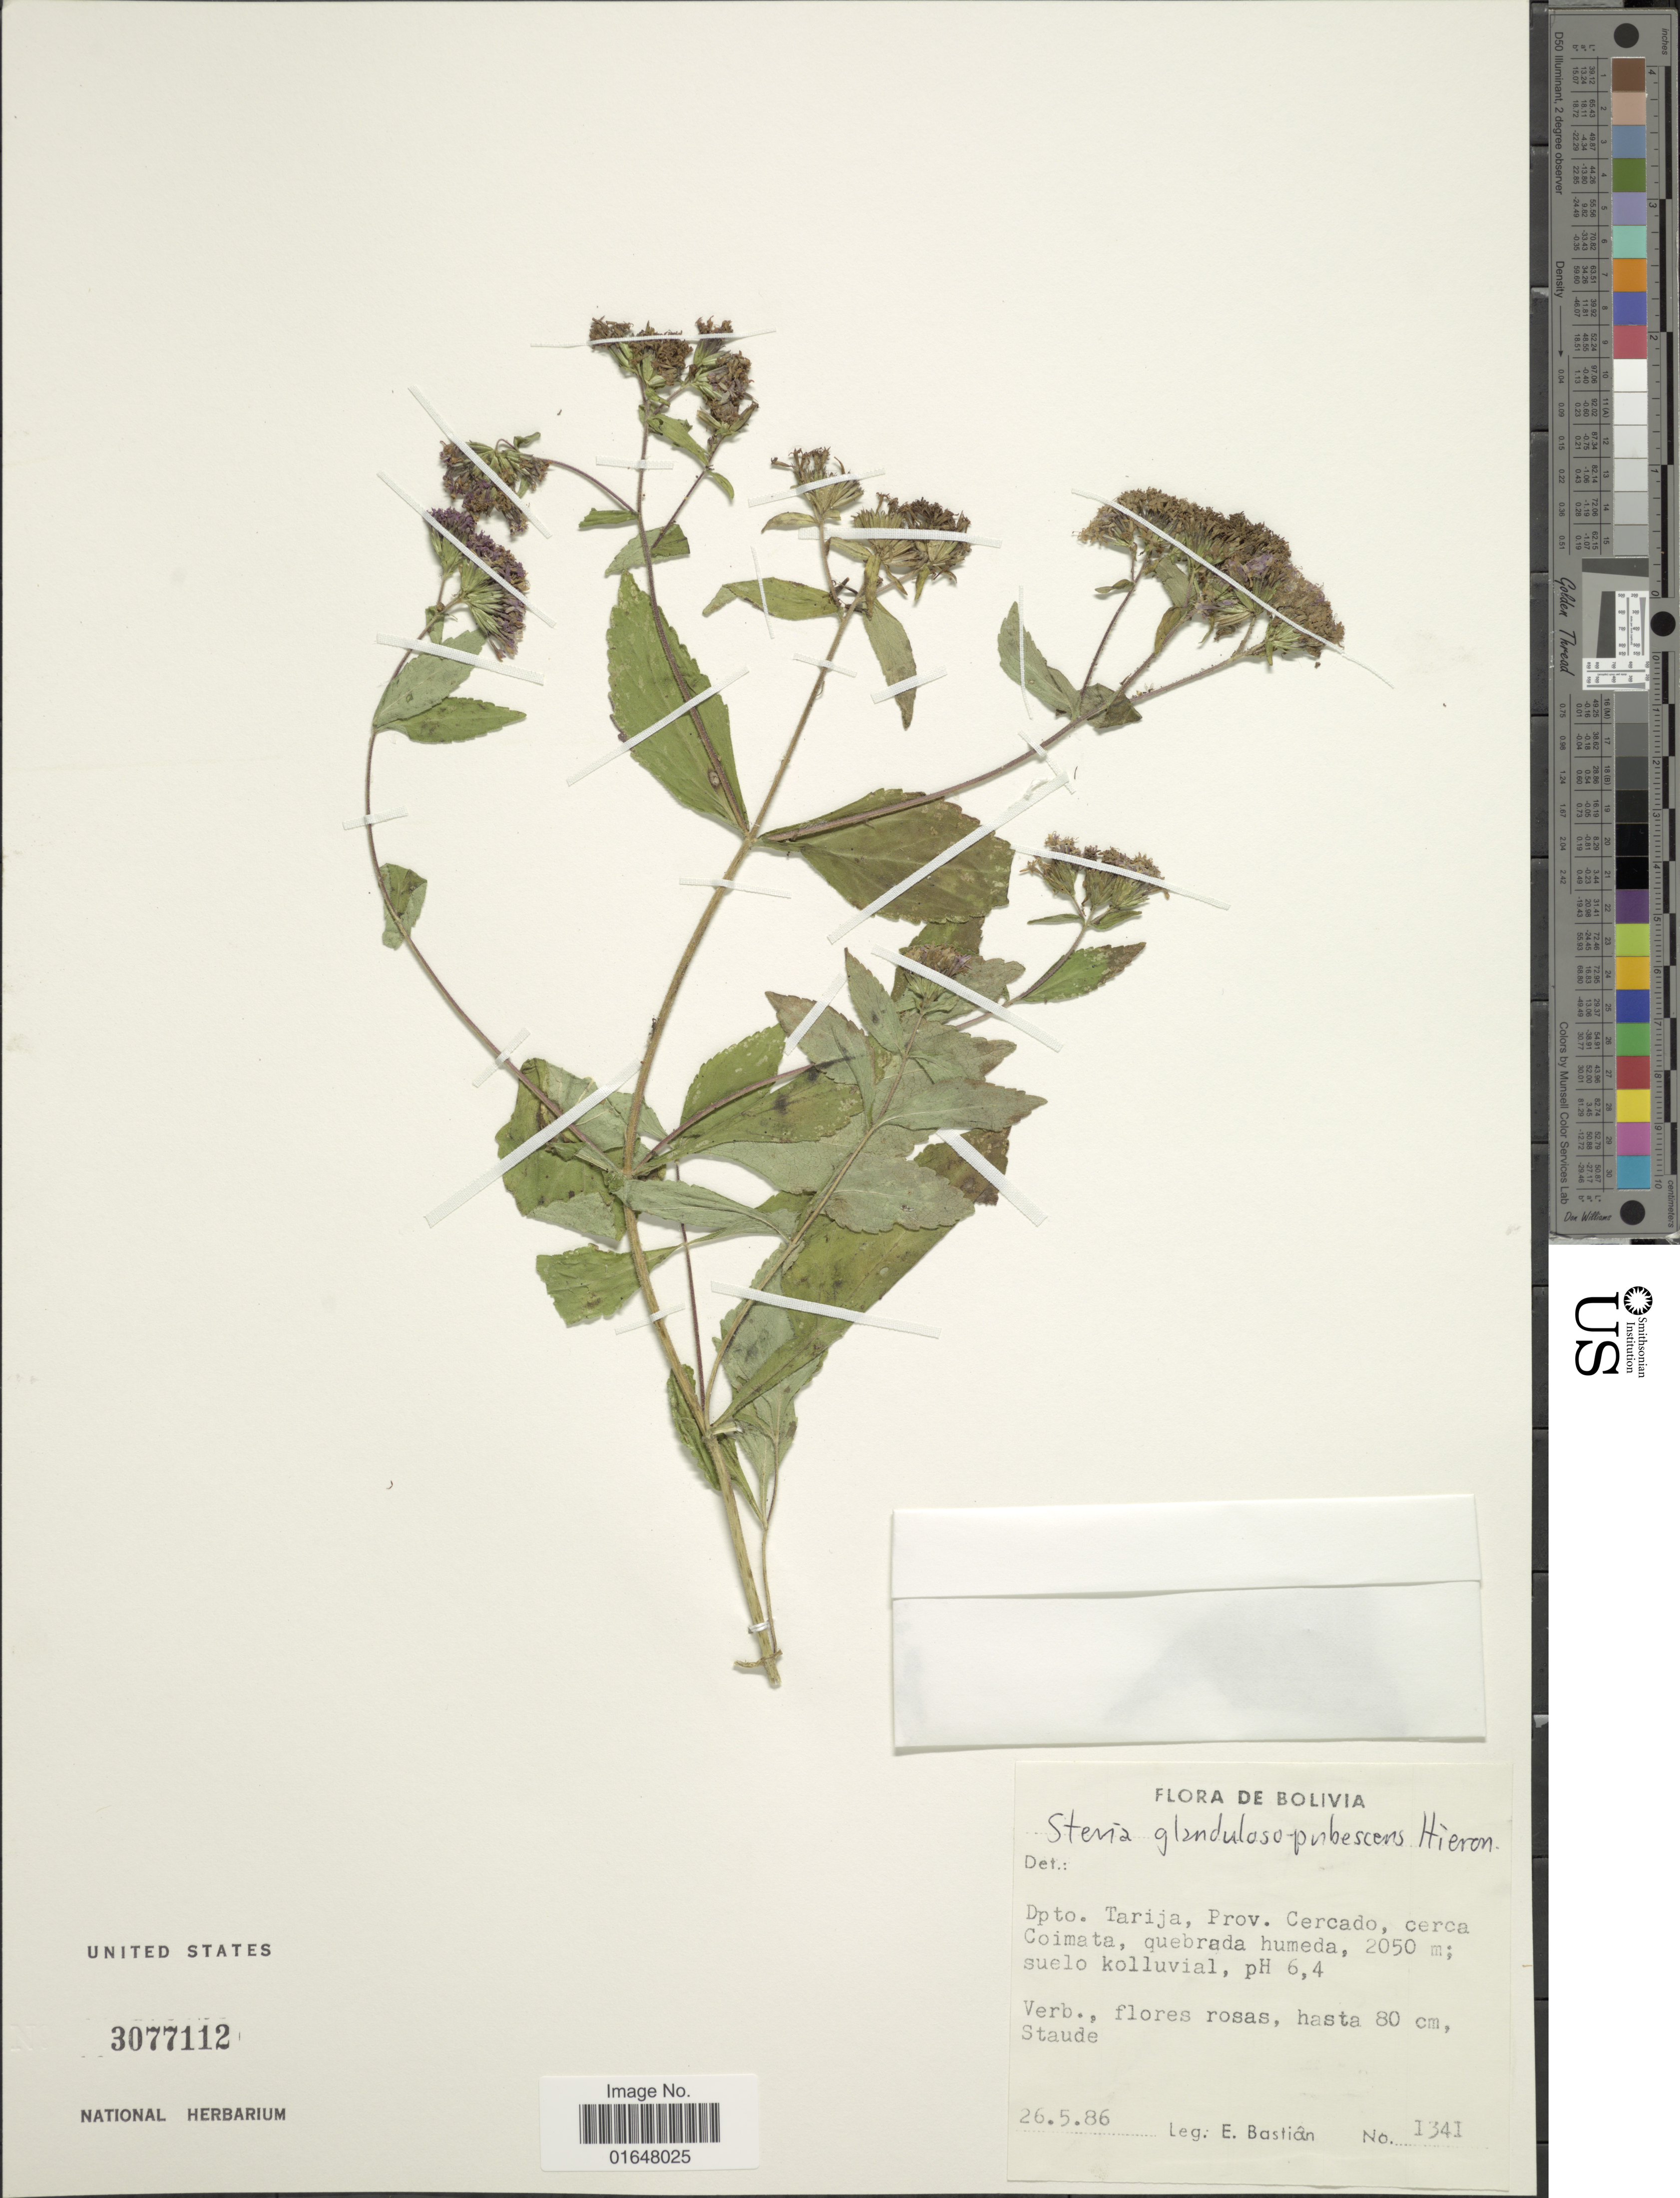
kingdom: Plantae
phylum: Tracheophyta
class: Magnoliopsida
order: Asterales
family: Asteraceae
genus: Stevia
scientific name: Stevia glanduloso-pubescens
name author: Hieron. in Urb.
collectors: E. Bastian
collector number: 1341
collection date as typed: Transcribed d/m/y: 26/5/86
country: Bolivia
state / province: Tarija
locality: Prov. Cercado, cerca Coimata, quebrada humeda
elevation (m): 2050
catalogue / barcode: US 3077112